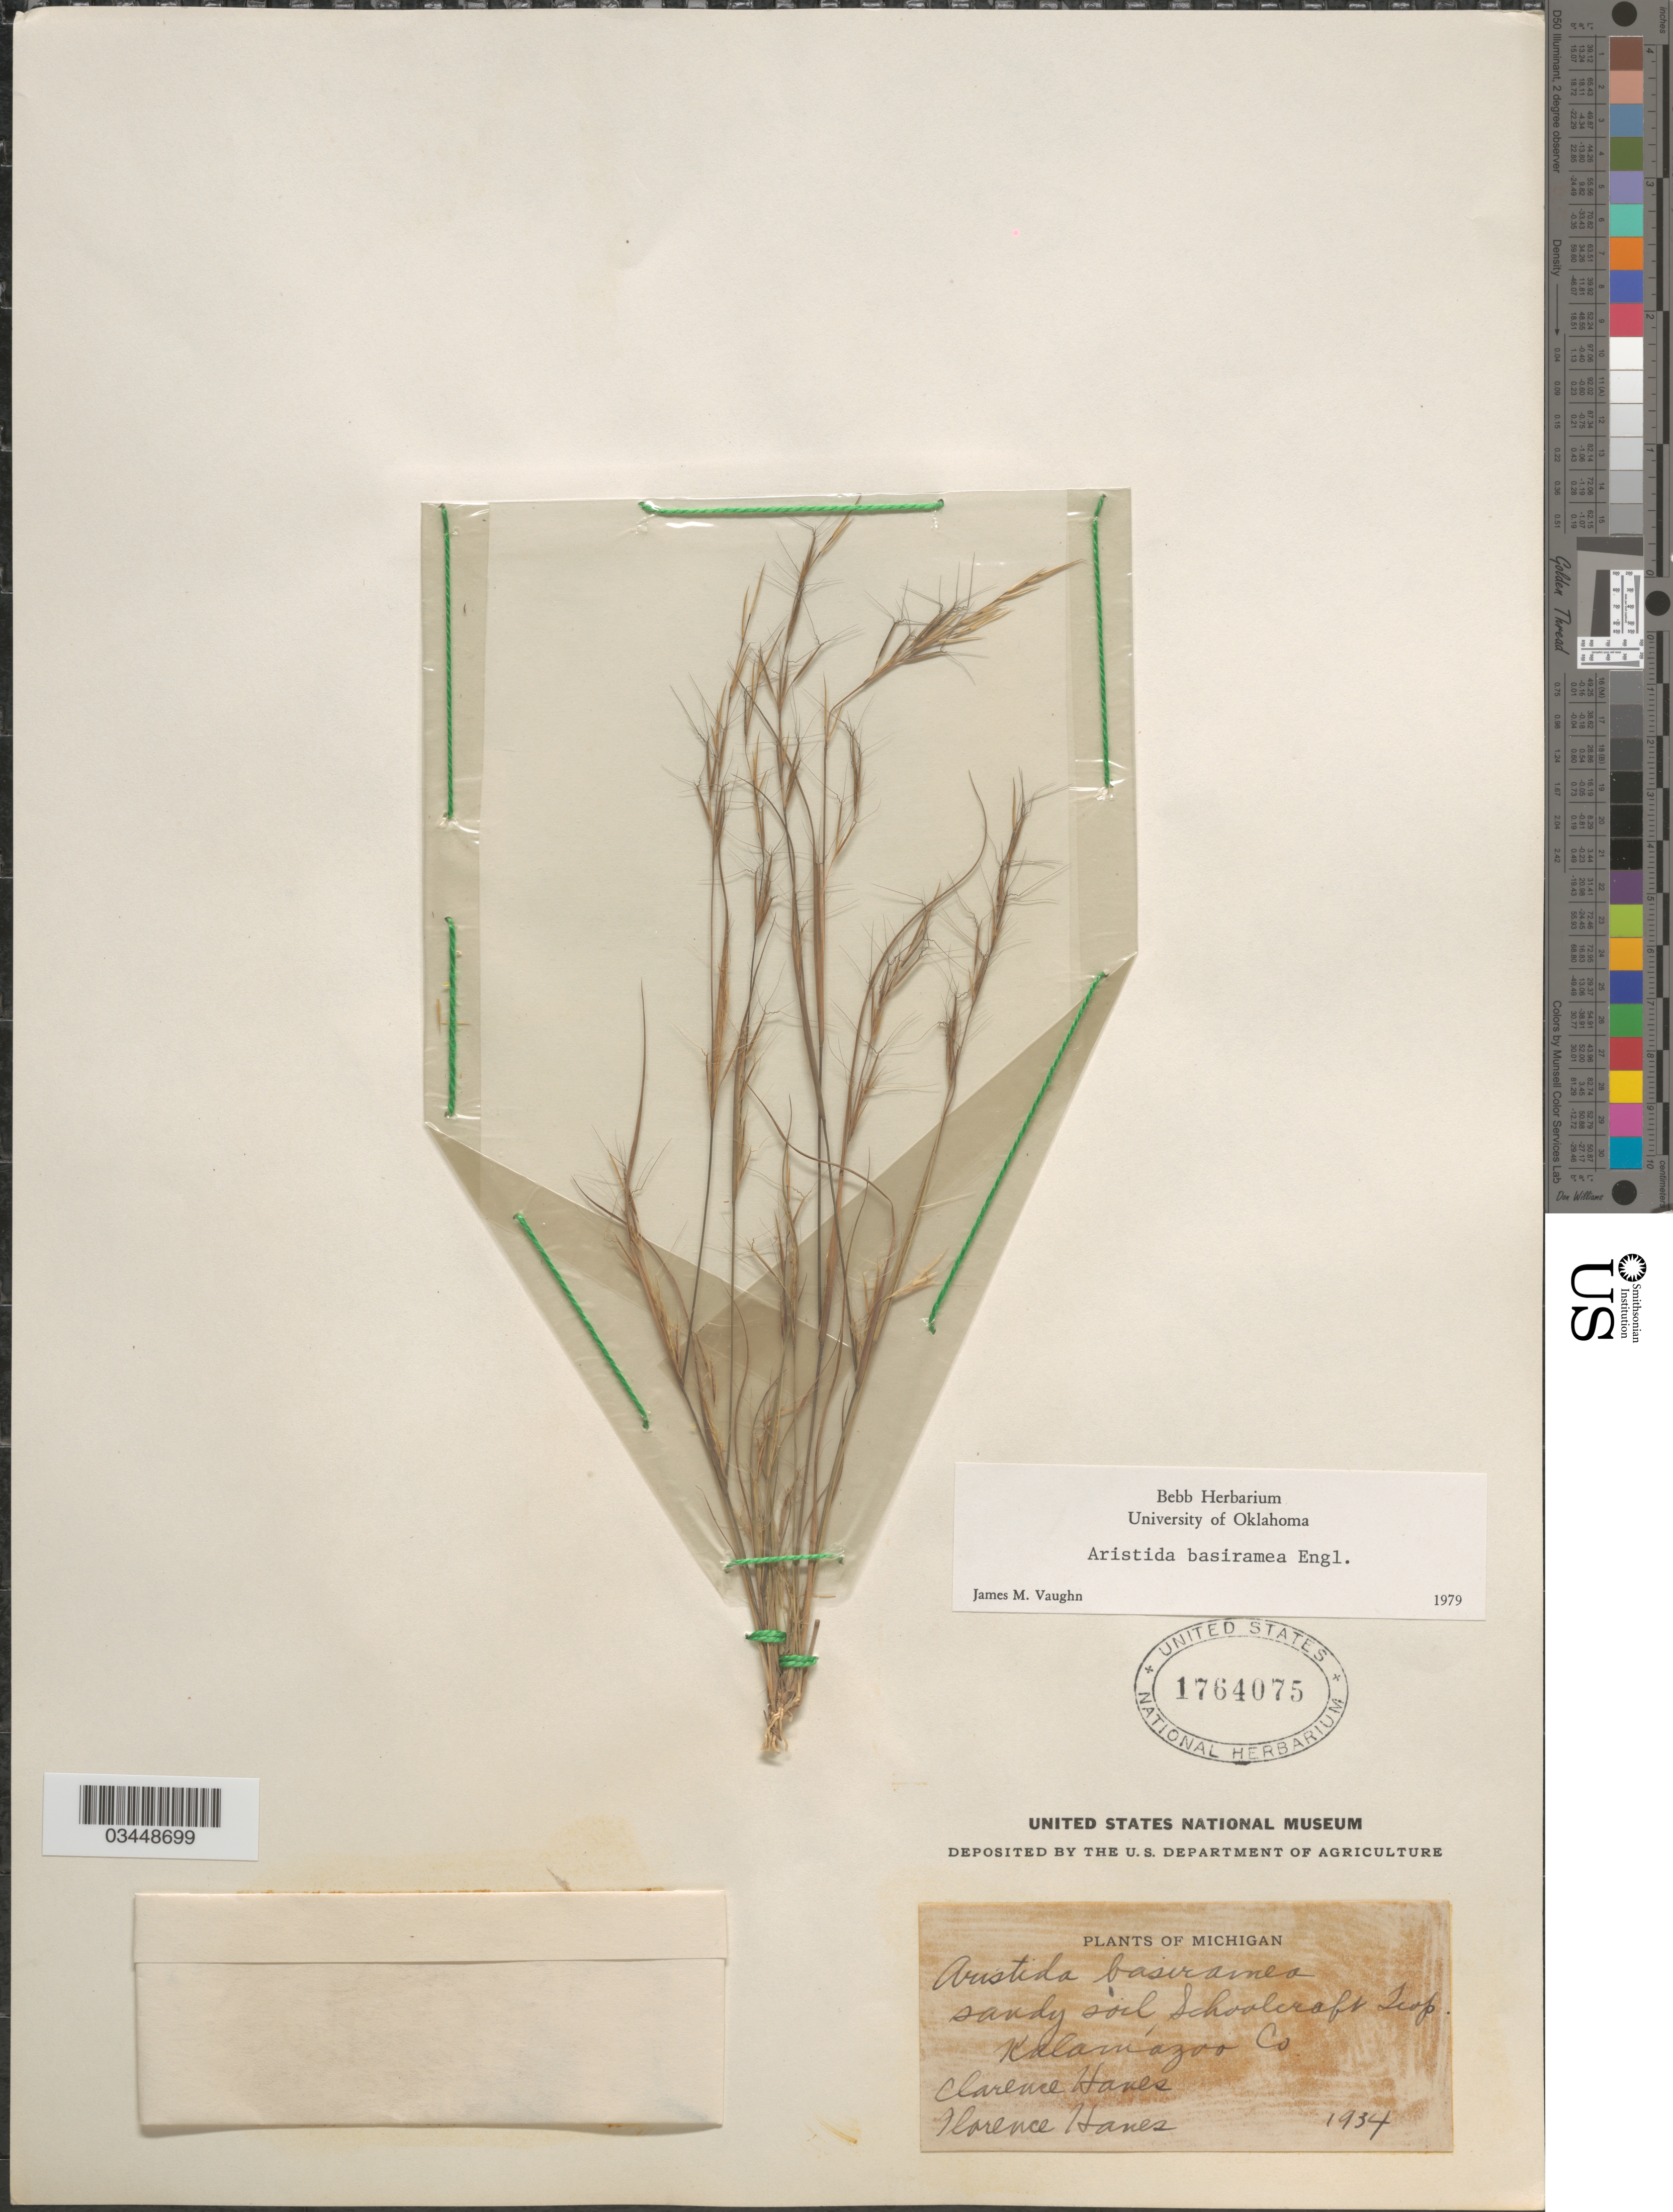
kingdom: Plantae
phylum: Tracheophyta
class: Liliopsida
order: Poales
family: Poaceae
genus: Aristida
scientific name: Aristida basiramea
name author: Engelm. ex Vasey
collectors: C. Hanes & F. Hanes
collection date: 1934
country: United States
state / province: Michigan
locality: Schoolcraft Twp. Kalamazoo Co.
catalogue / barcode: US 1764075